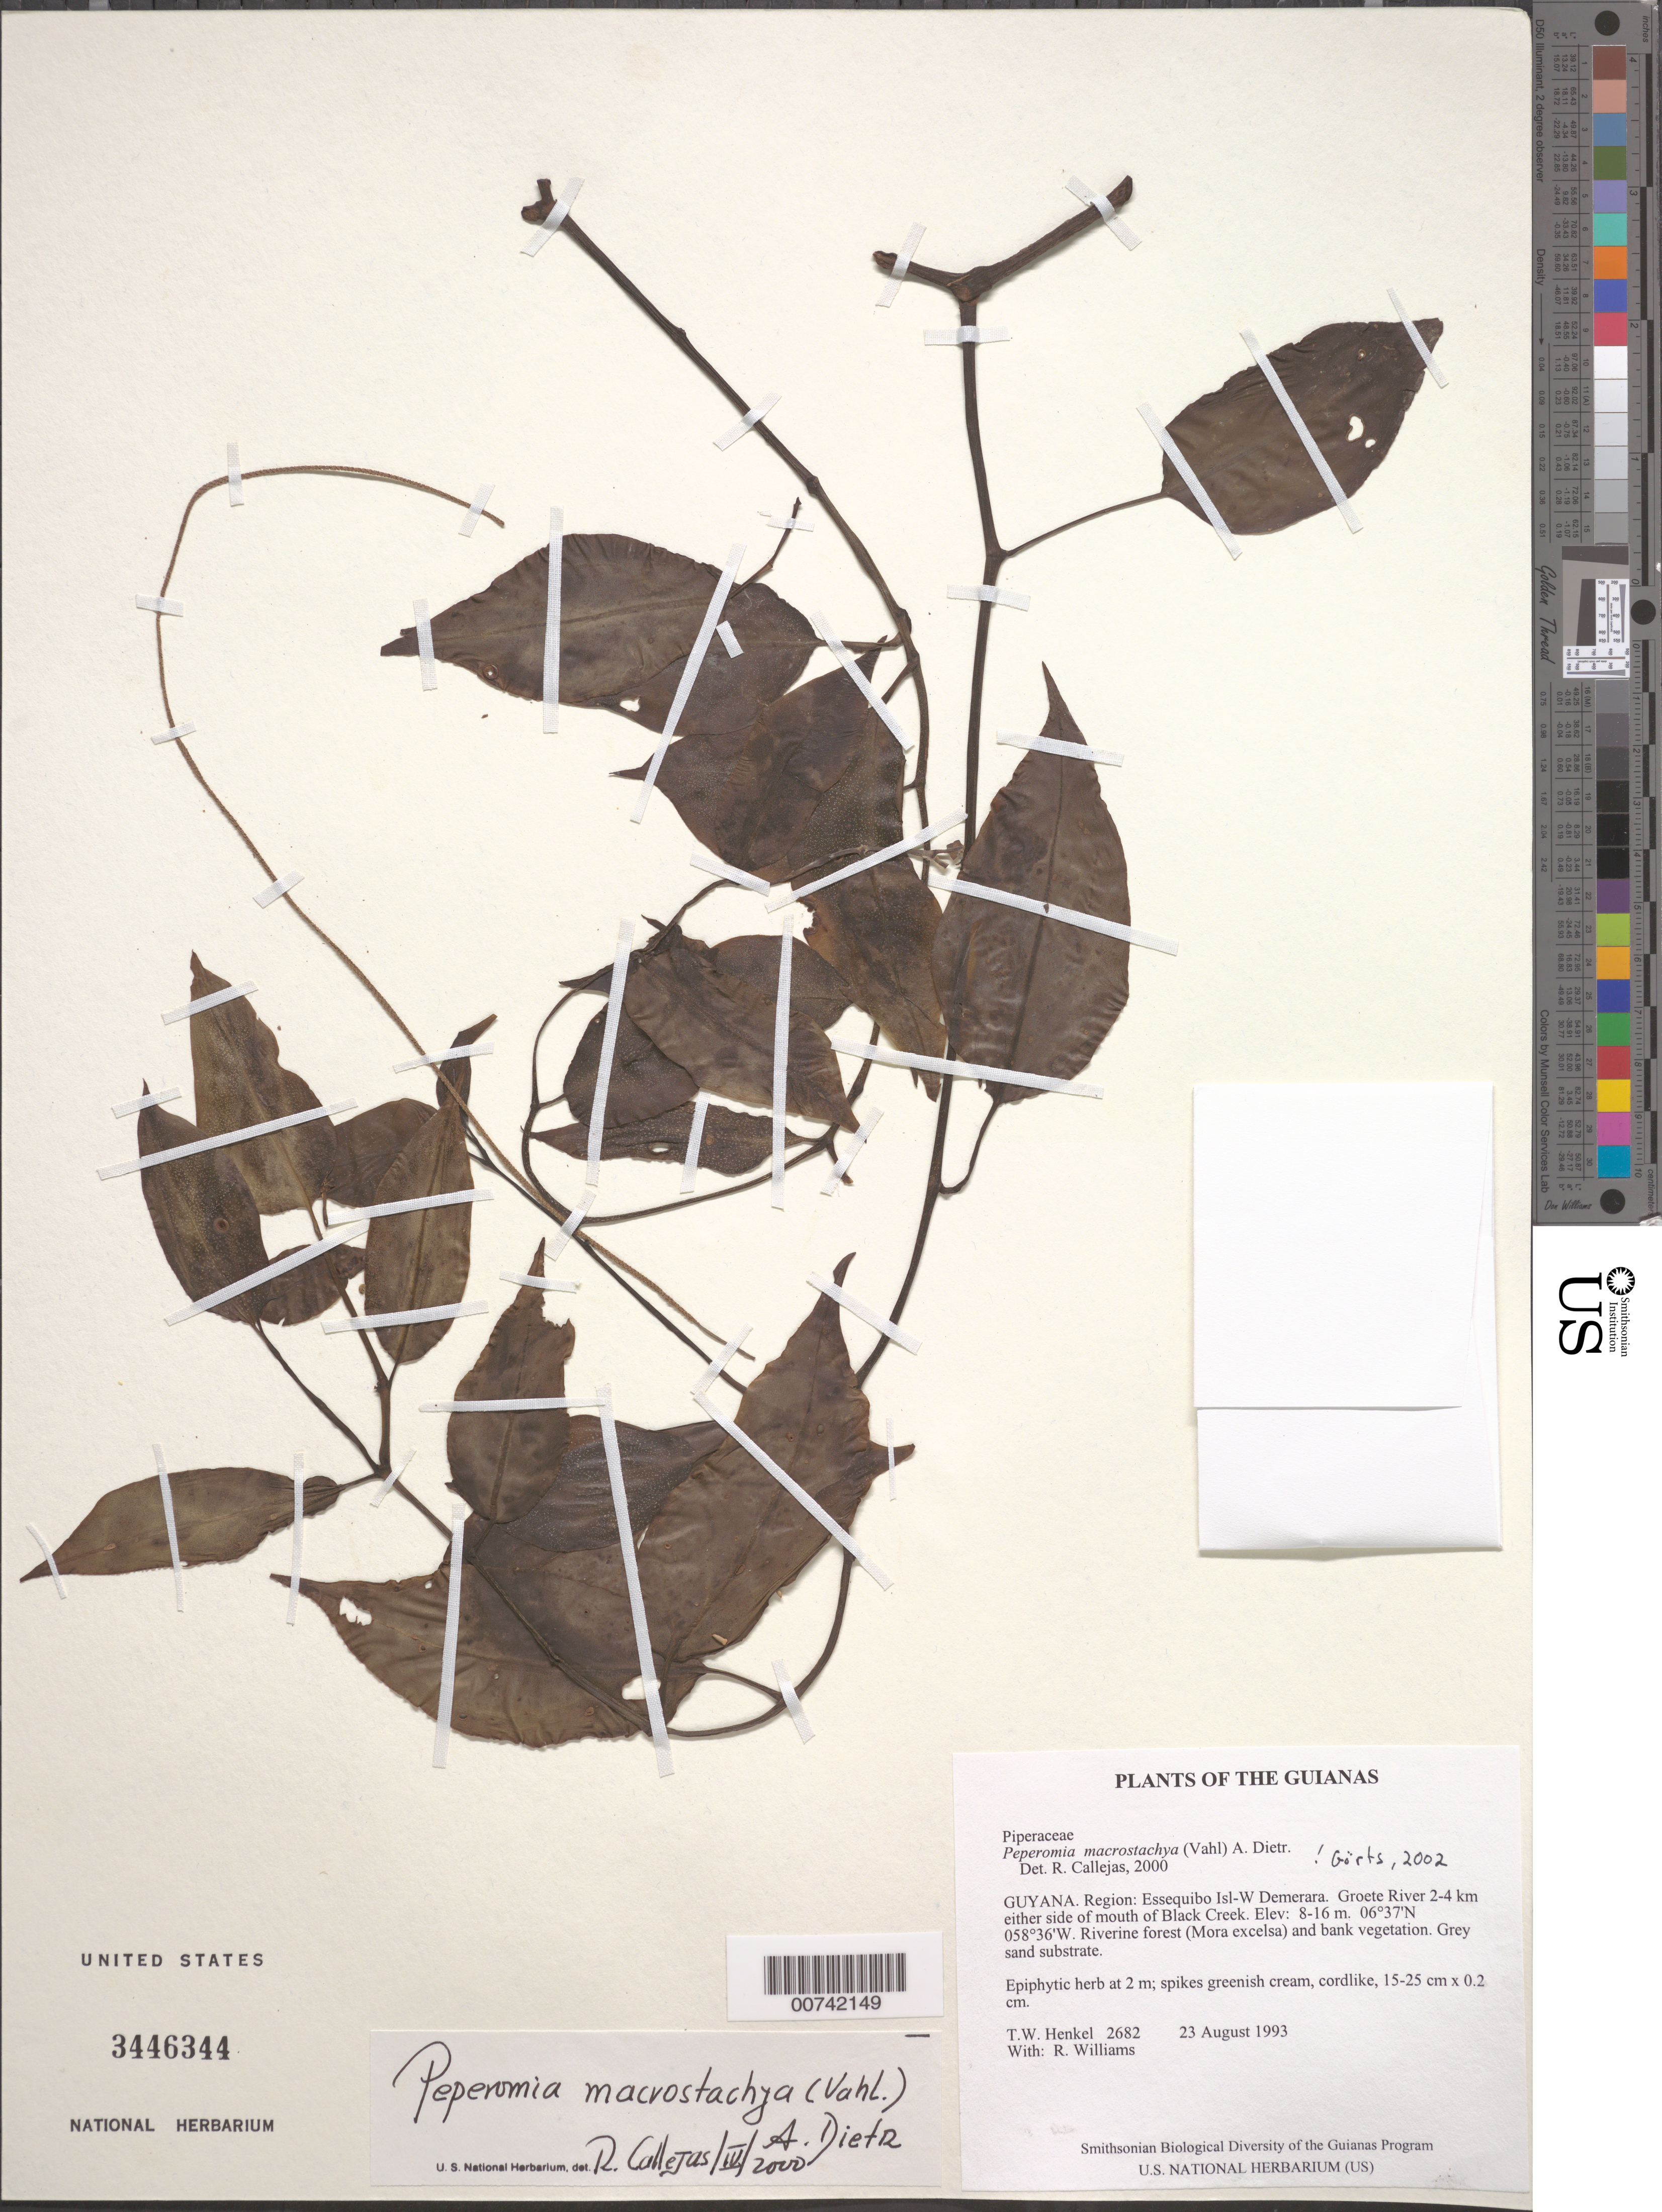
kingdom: Plantae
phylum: Tracheophyta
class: Magnoliopsida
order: Piperales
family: Piperaceae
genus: Peperomia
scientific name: Peperomia macrostachya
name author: (Vahl) A. Dietr.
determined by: Görts-van Rijn, A. R. A.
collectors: T. Henkel & R. Williams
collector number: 2682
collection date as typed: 23 August 1993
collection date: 1993-08-23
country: Guyana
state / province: Essequibo Isl-W. Demerara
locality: Groete River 2-4 km either side of mouth of Black Creek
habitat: Riverine forest (Mora excelsa) and bank vegetation. Grey sand substrate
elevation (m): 8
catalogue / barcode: US 3446344